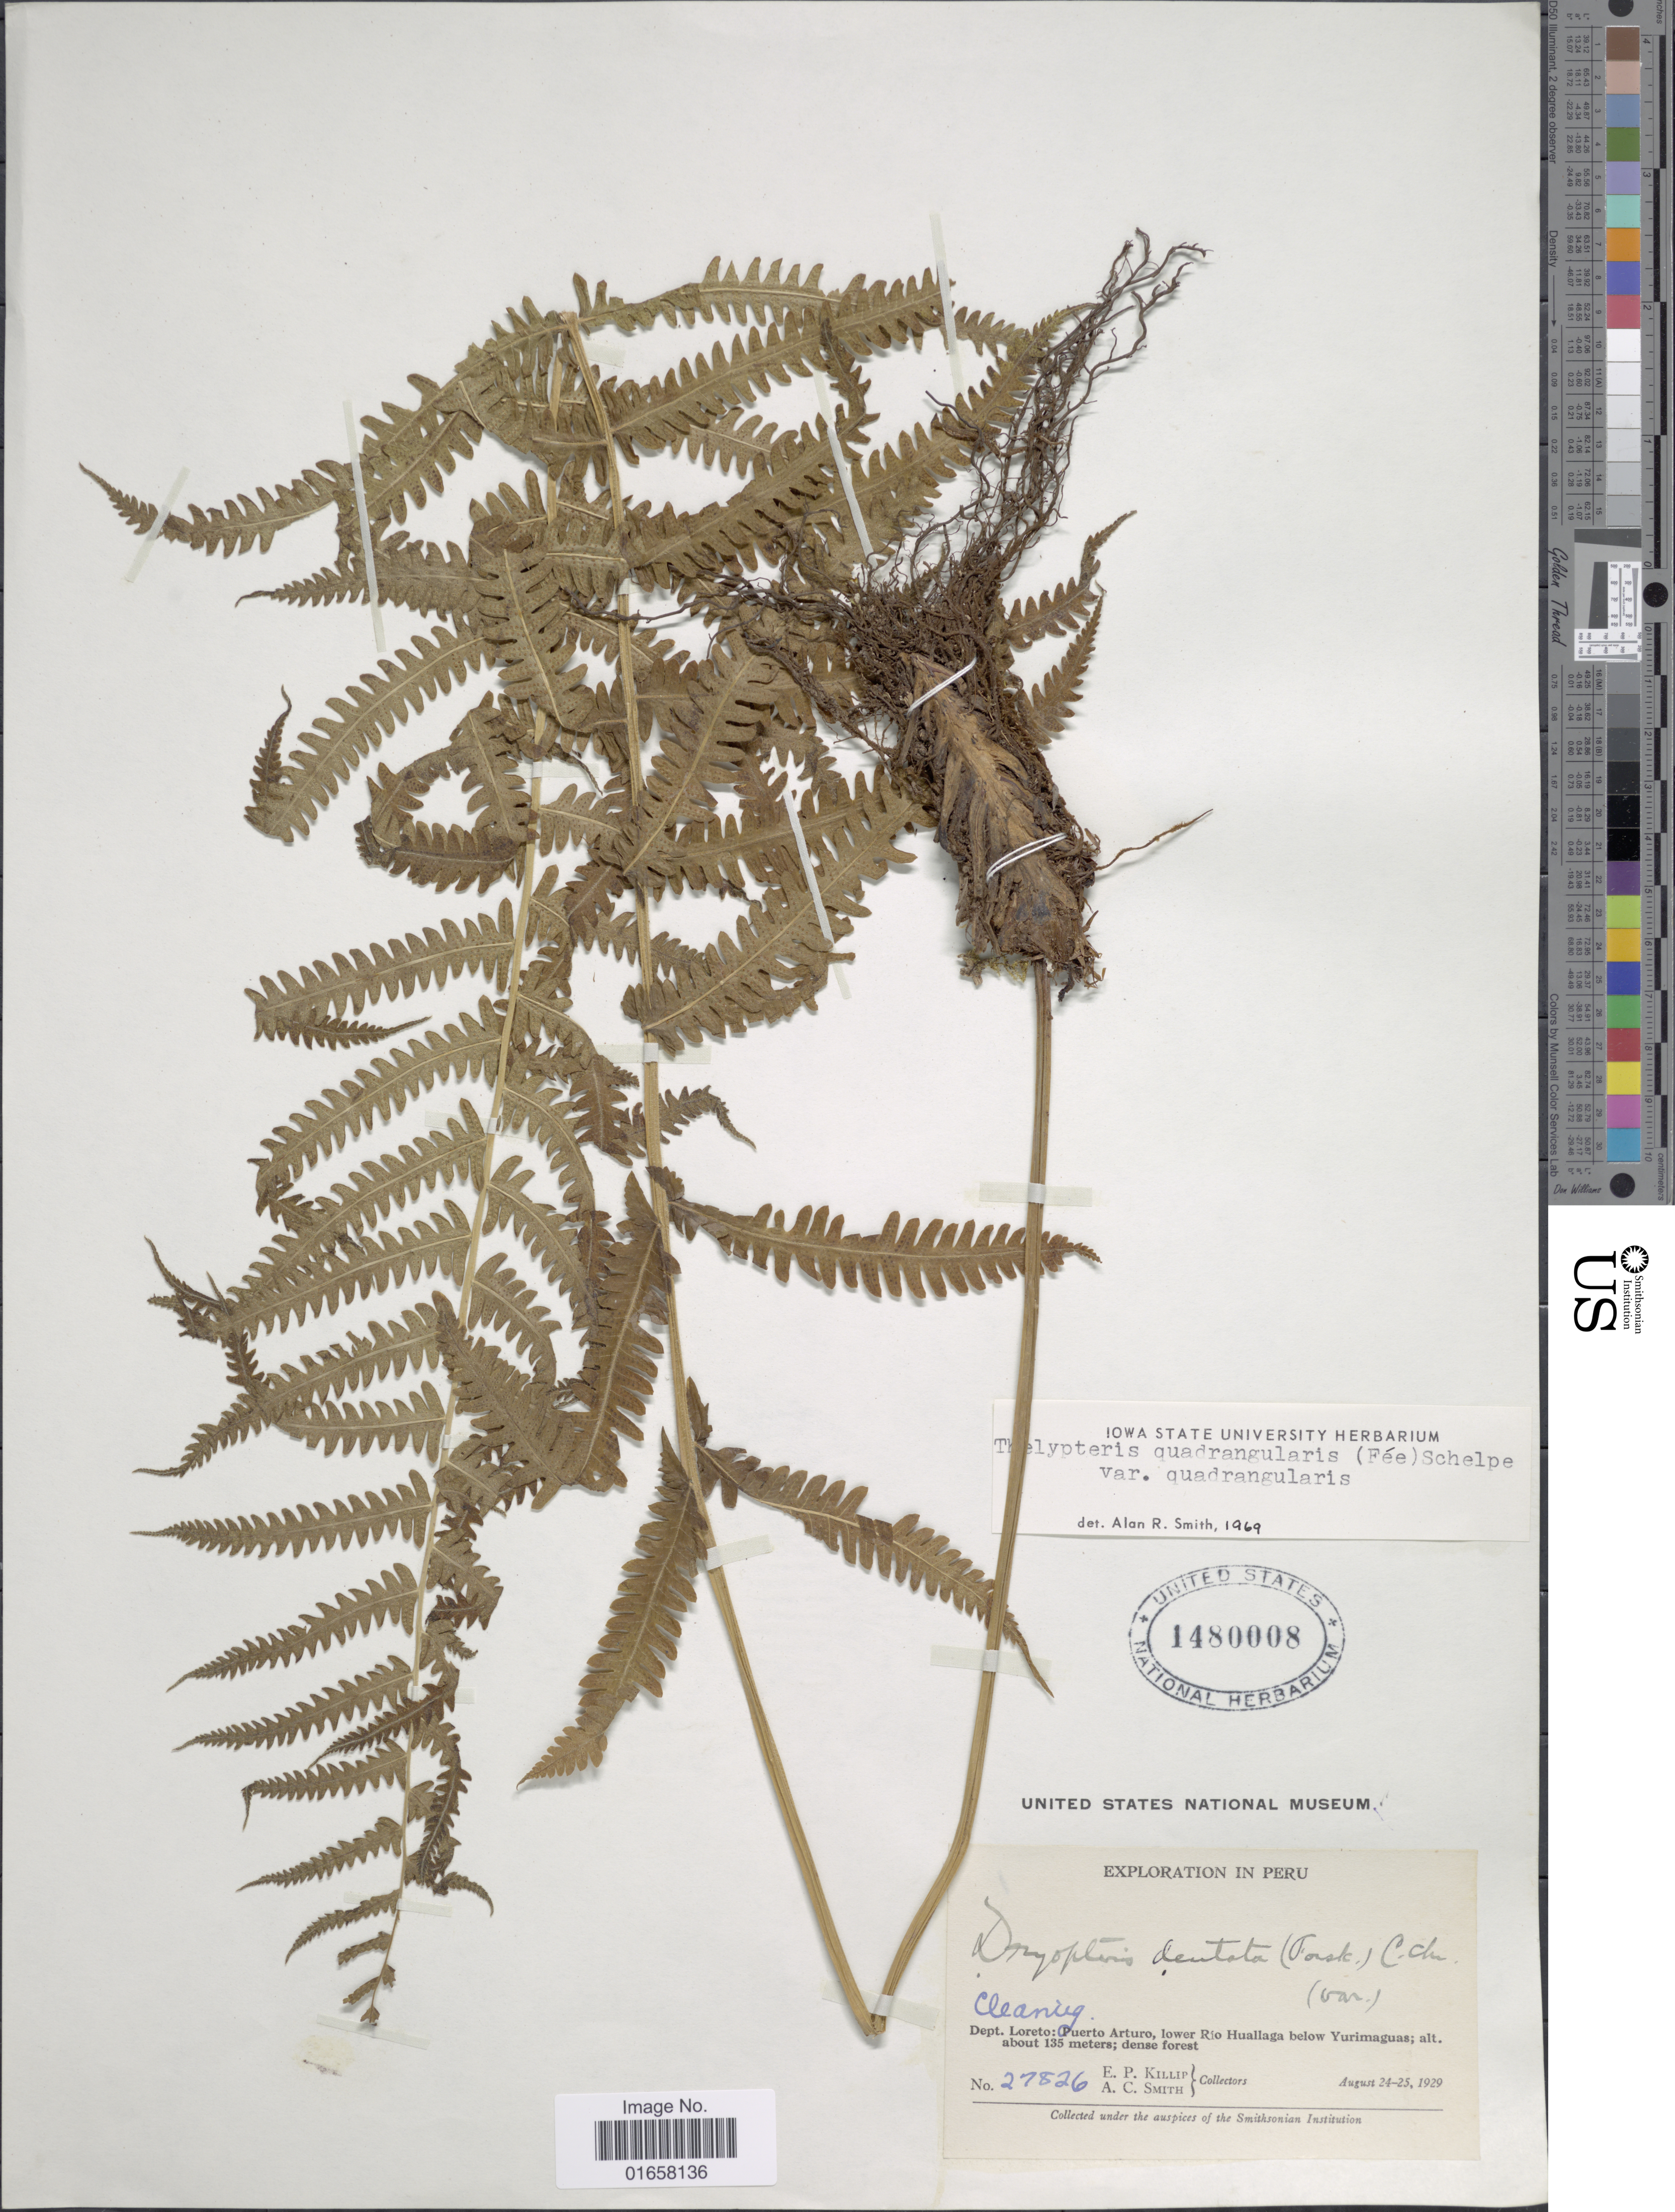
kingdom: Plantae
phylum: Tracheophyta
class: Polypodiopsida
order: Polypodiales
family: Thelypteridaceae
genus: Christella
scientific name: Christella hispidula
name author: (Decne.) Holttum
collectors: E. P. Killip & A. C. Smith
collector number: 27826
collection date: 1929-08-24/1929-08-25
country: Peru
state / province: Loreto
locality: Peru, Dept. Loreto: Puerto Arturo, lower Río Huallaga below Yurimaguas.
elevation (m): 135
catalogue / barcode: US 1480008